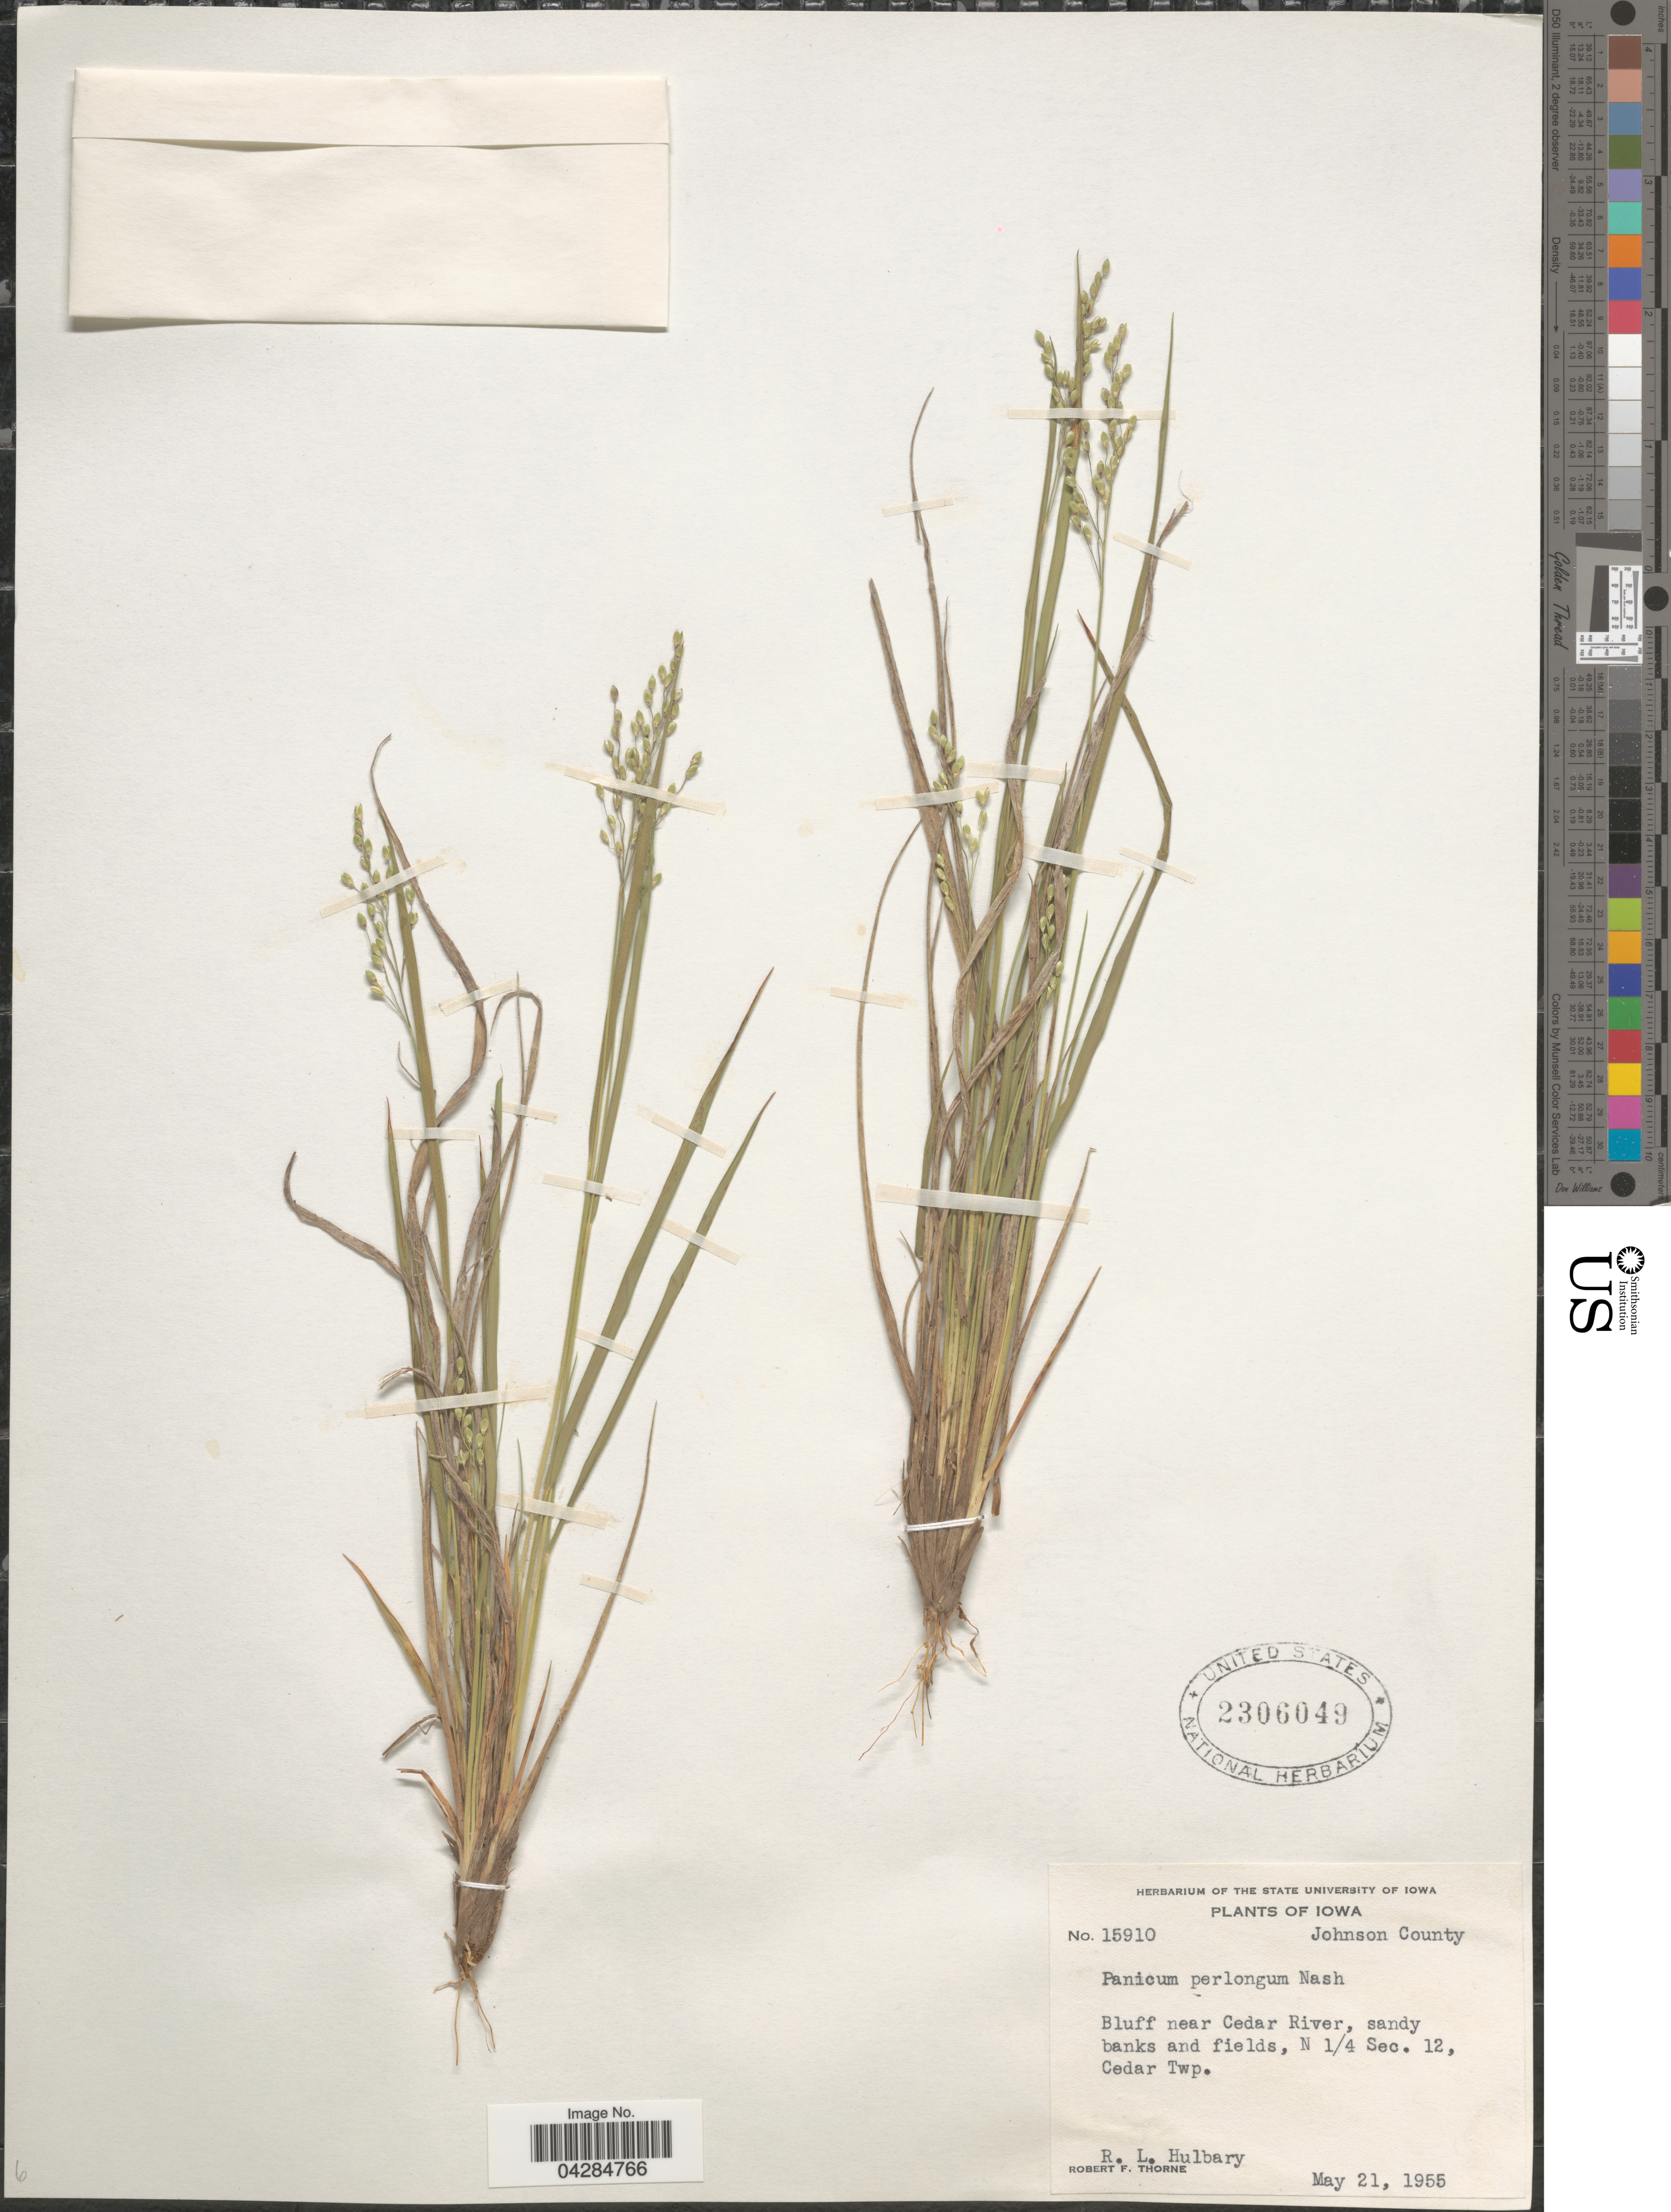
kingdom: Plantae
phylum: Tracheophyta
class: Liliopsida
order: Poales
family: Poaceae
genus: Dichanthelium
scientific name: Dichanthelium perlongum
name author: (Nash) Freckmann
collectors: R. Hulbary & R. F. Thorne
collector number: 15910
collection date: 1955-05-21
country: United States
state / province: Iowa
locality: Johnson County. Bluff near Cedar River, sandy banks and fields, N 1/4 Sec. 12, Cedar Twp.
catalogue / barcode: US 2306049